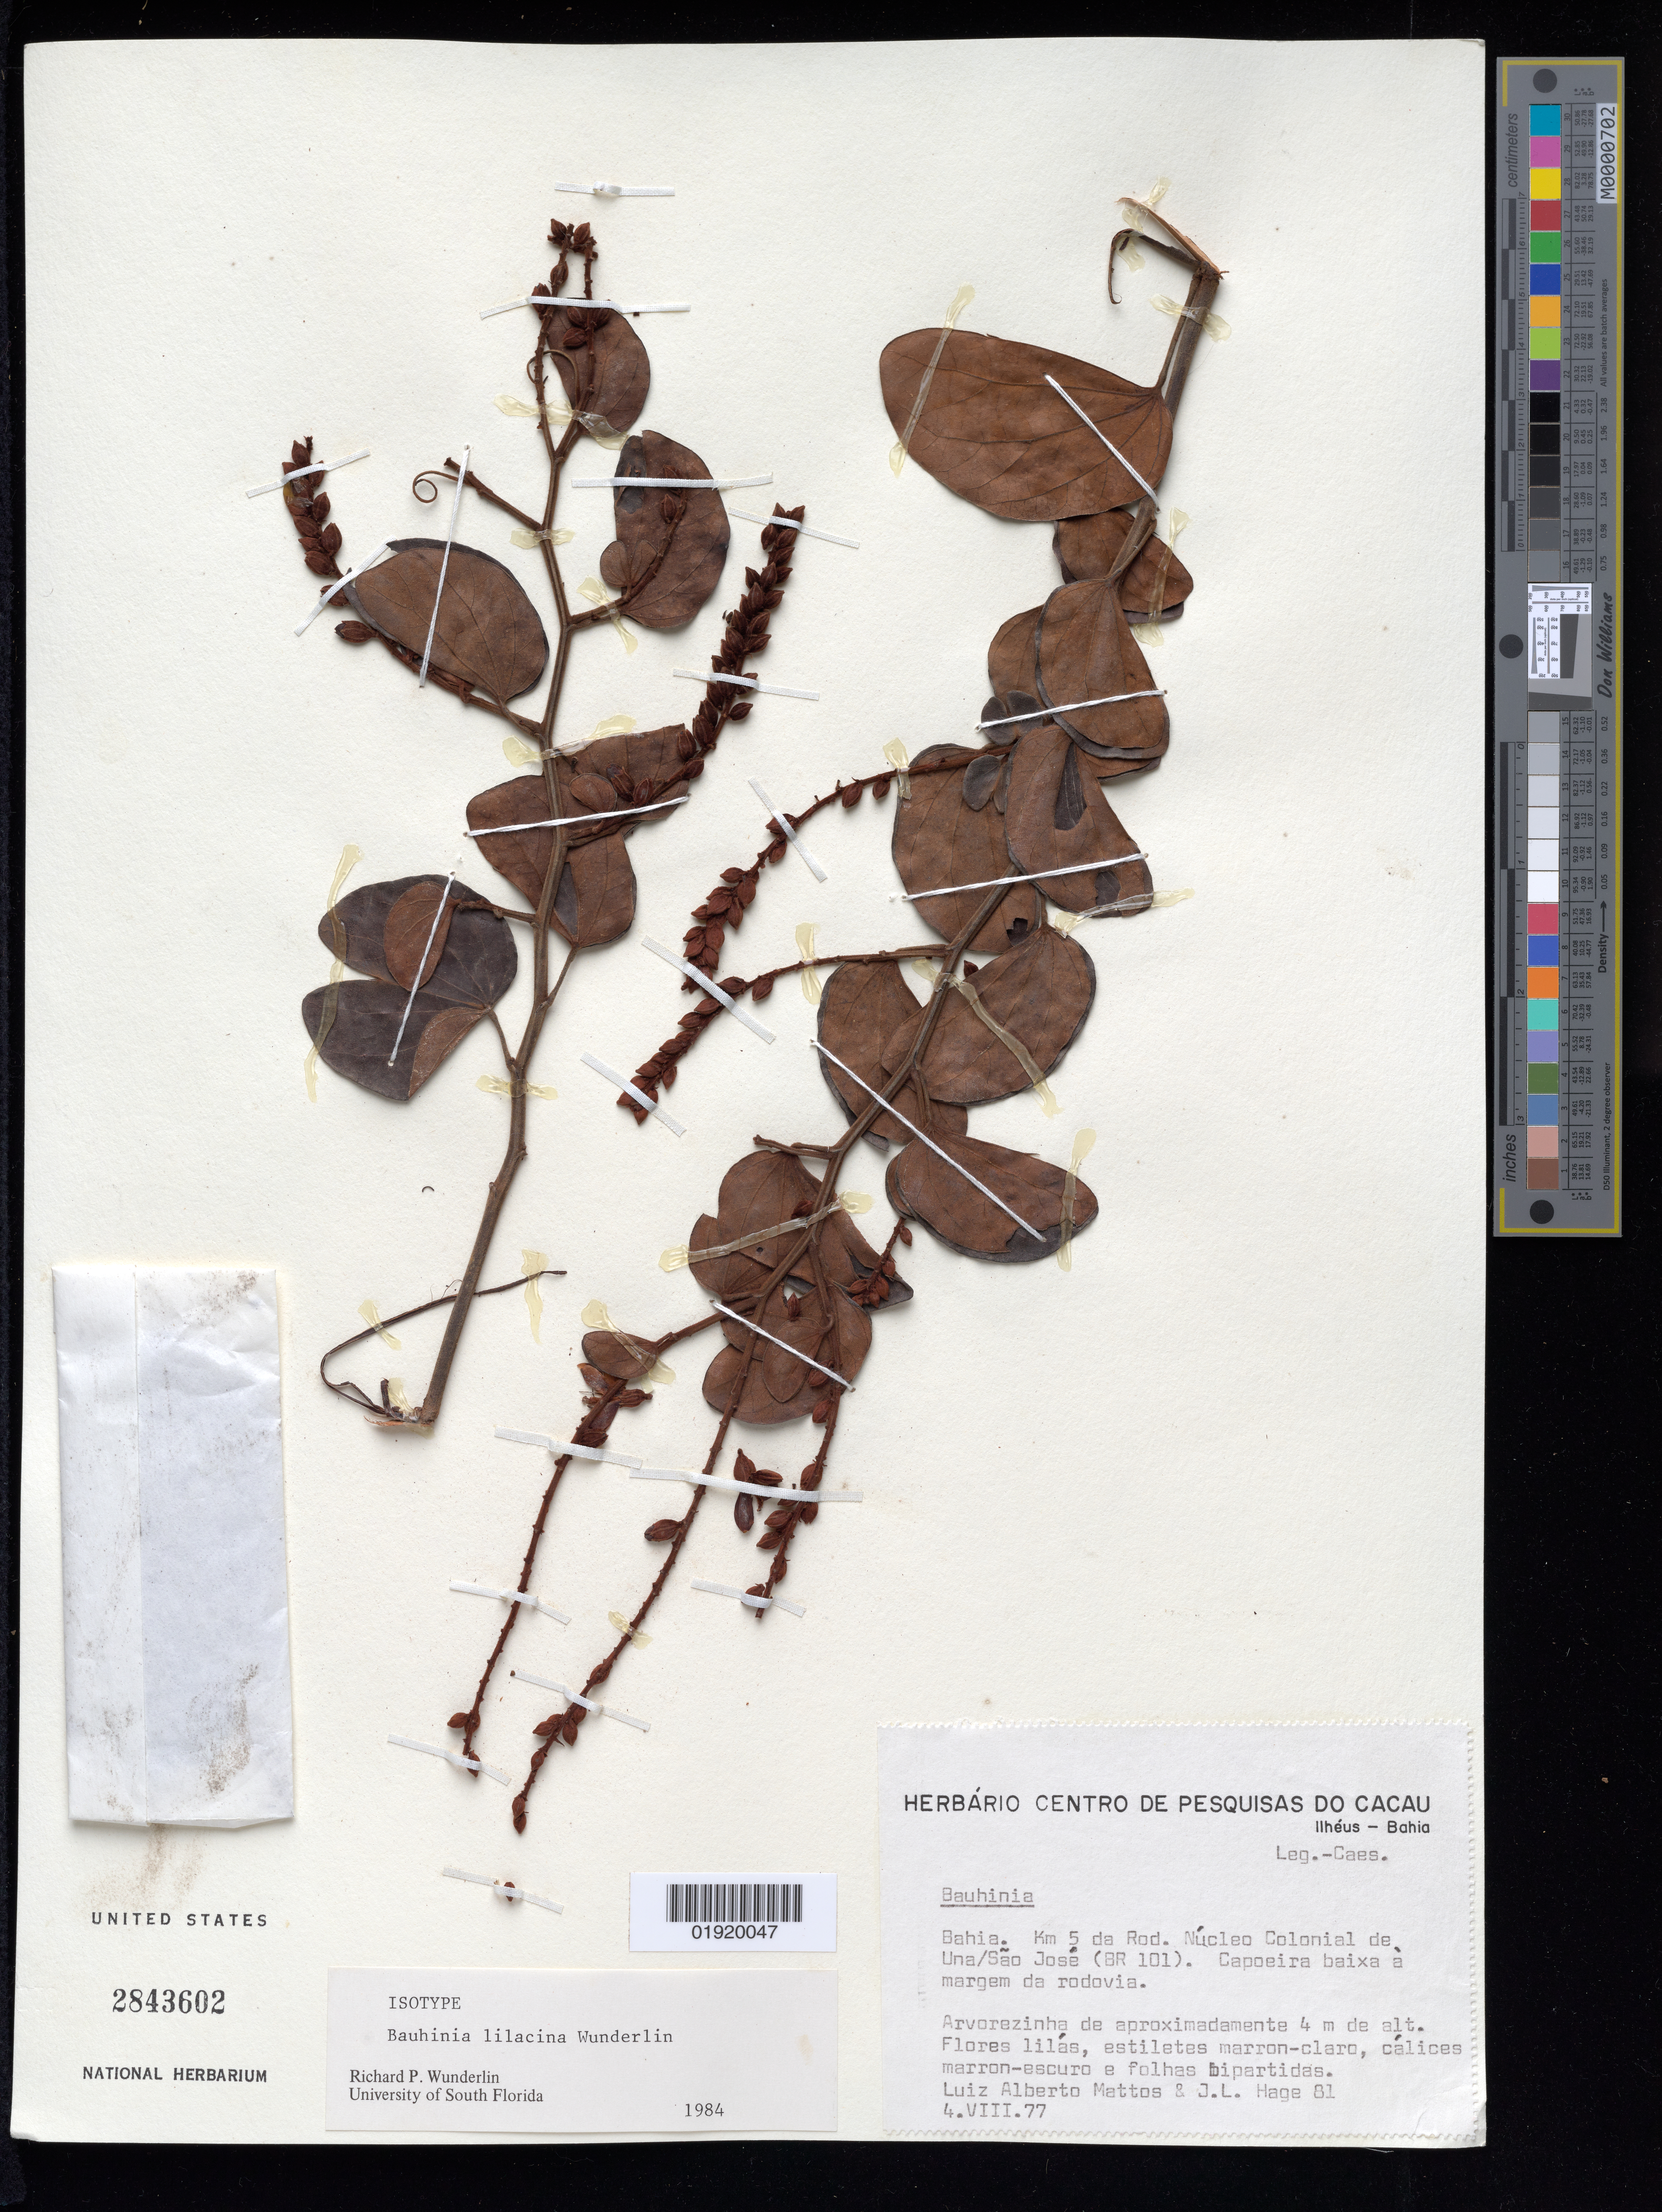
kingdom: Plantae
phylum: Tracheophyta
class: Magnoliopsida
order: Fabales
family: Fabaceae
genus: Bauhinia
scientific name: Bauhinia lilacina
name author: Wunderlin & Eilers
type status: Isotype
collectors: L. A. Mattos Silva & J. L. Hage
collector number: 81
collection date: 1977-08-04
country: Brazil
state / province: Bahia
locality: Bahia. Km 5 da Rod. Nucleo Colonial de Una/Sao Jose (BR 101)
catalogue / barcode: US 2843602